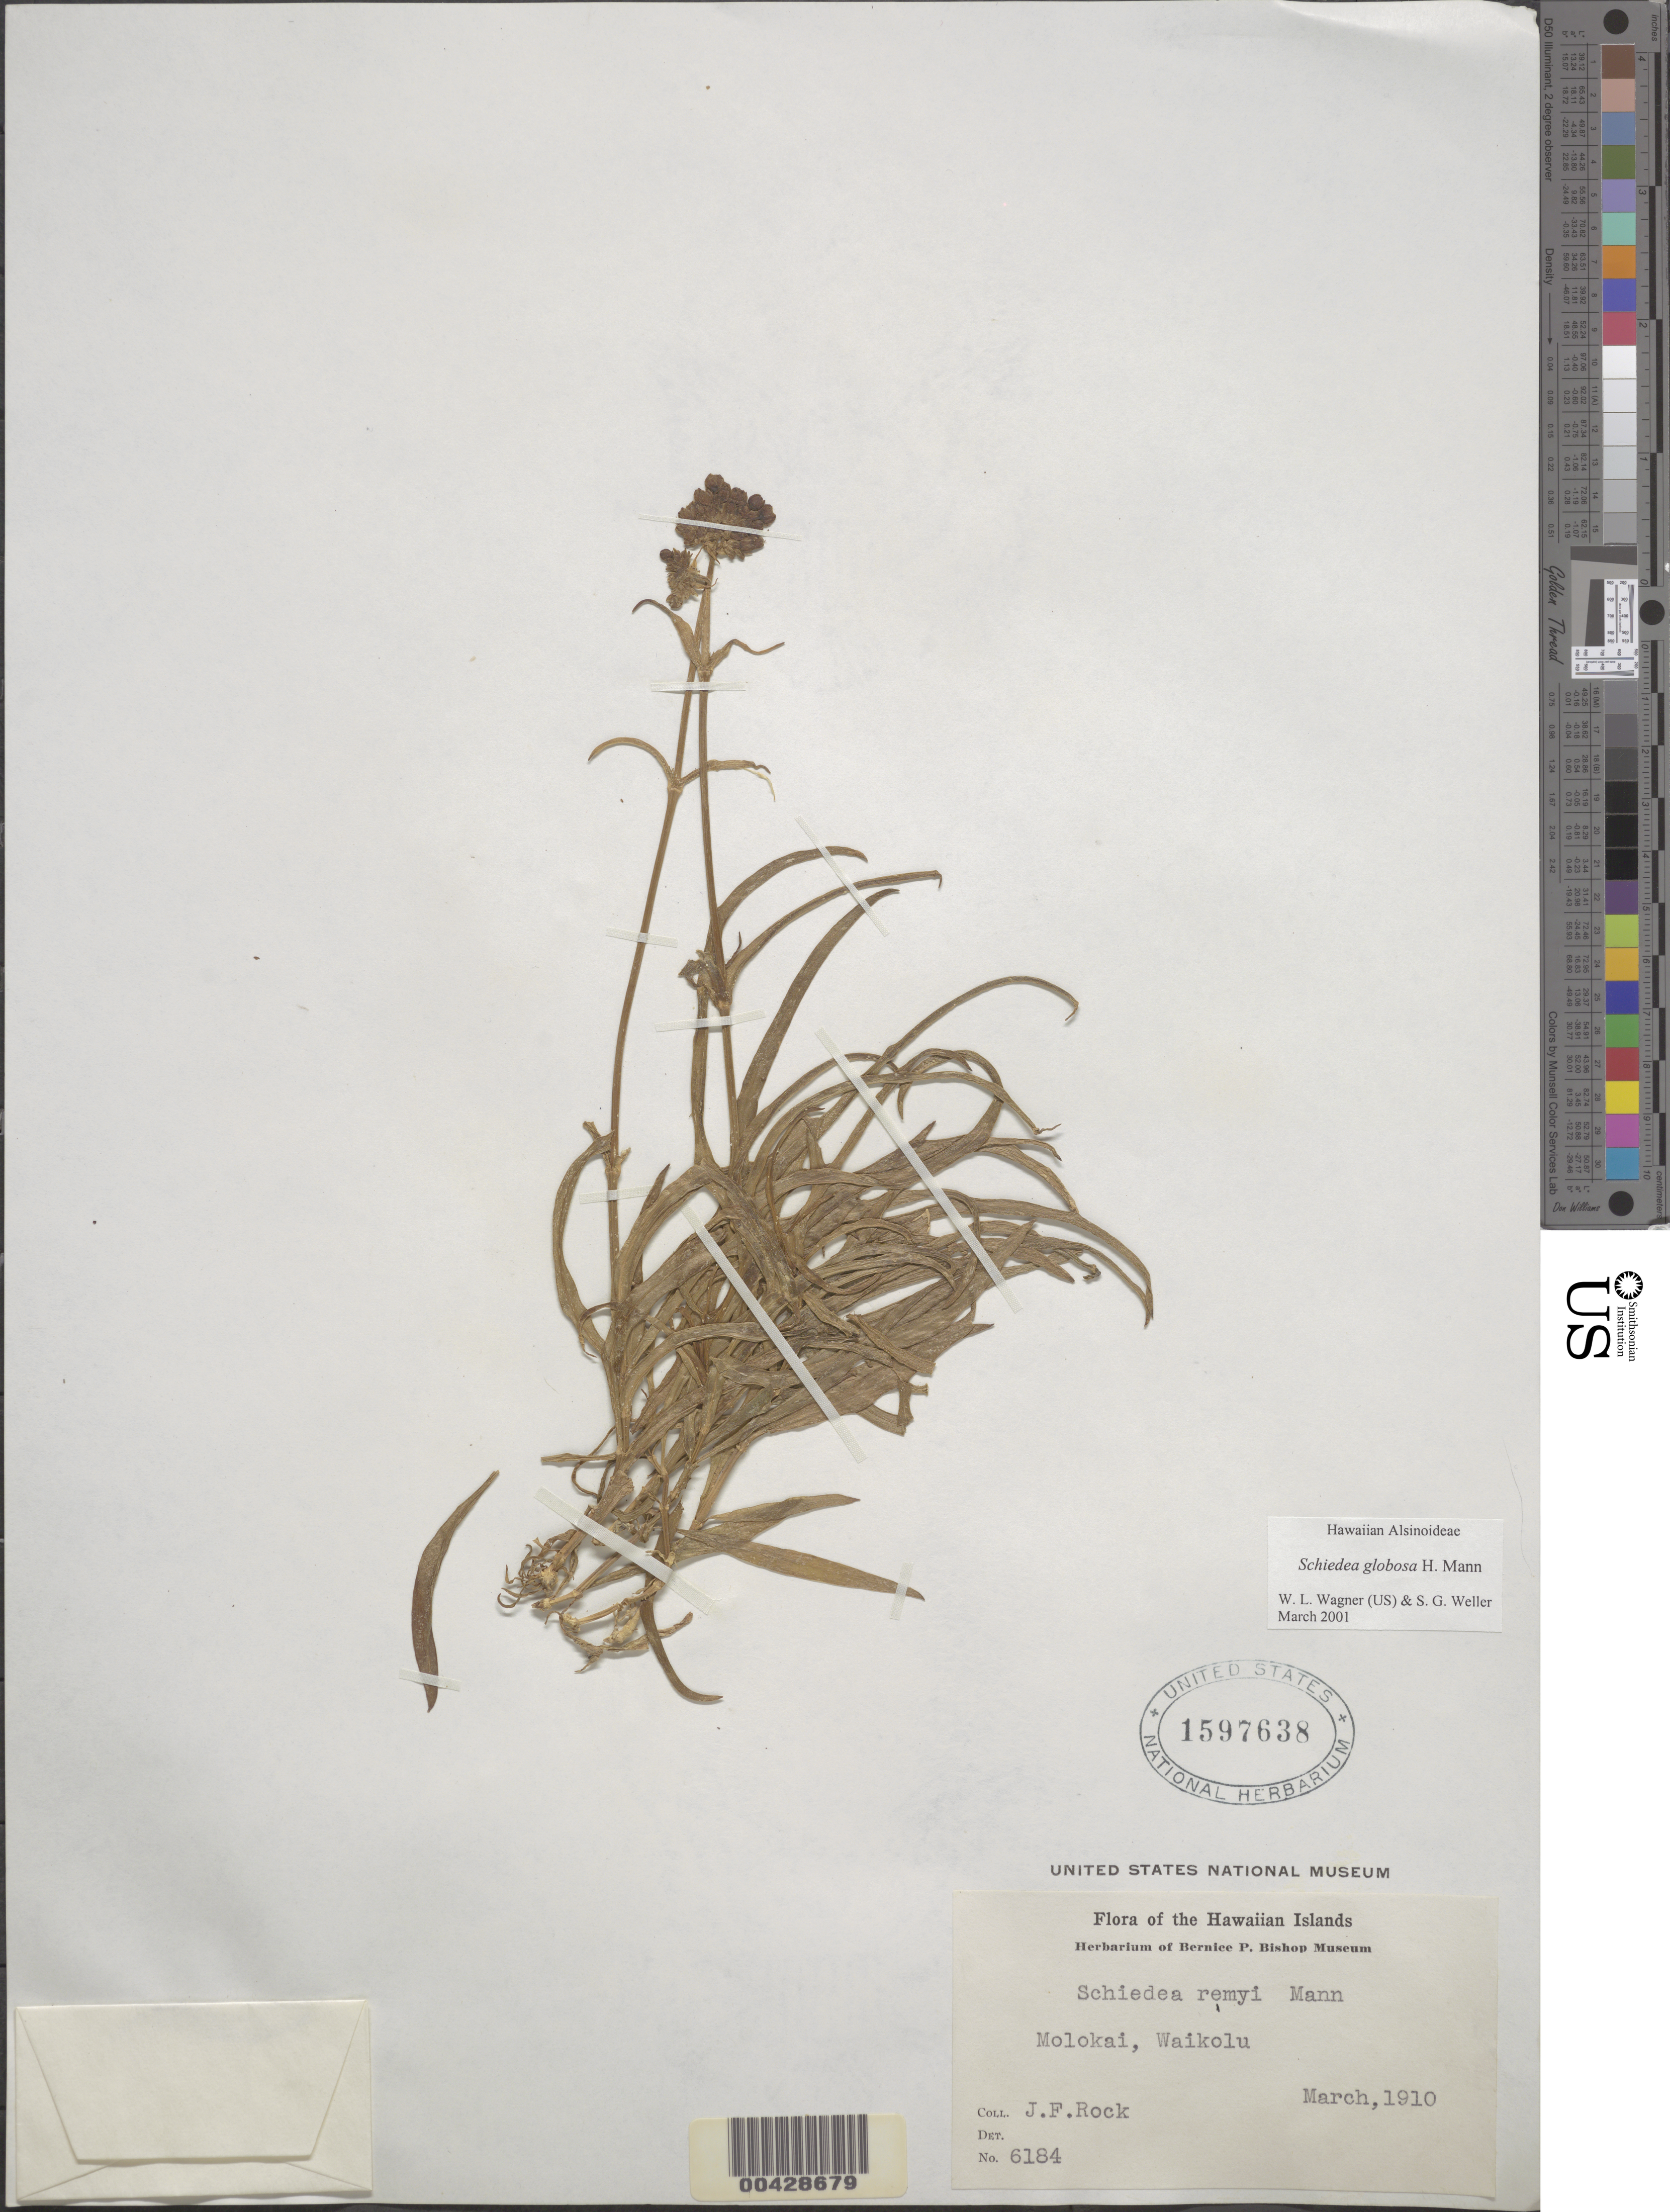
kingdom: Plantae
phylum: Tracheophyta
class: Magnoliopsida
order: Caryophyllales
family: Caryophyllaceae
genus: Schiedea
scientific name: Schiedea globosa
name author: H. Mann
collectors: J. F. Rock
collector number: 6184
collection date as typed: Mar 1910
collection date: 1910-03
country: United States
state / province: Hawaii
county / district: Maui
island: Moloka'i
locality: Waikolu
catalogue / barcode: US 1597638